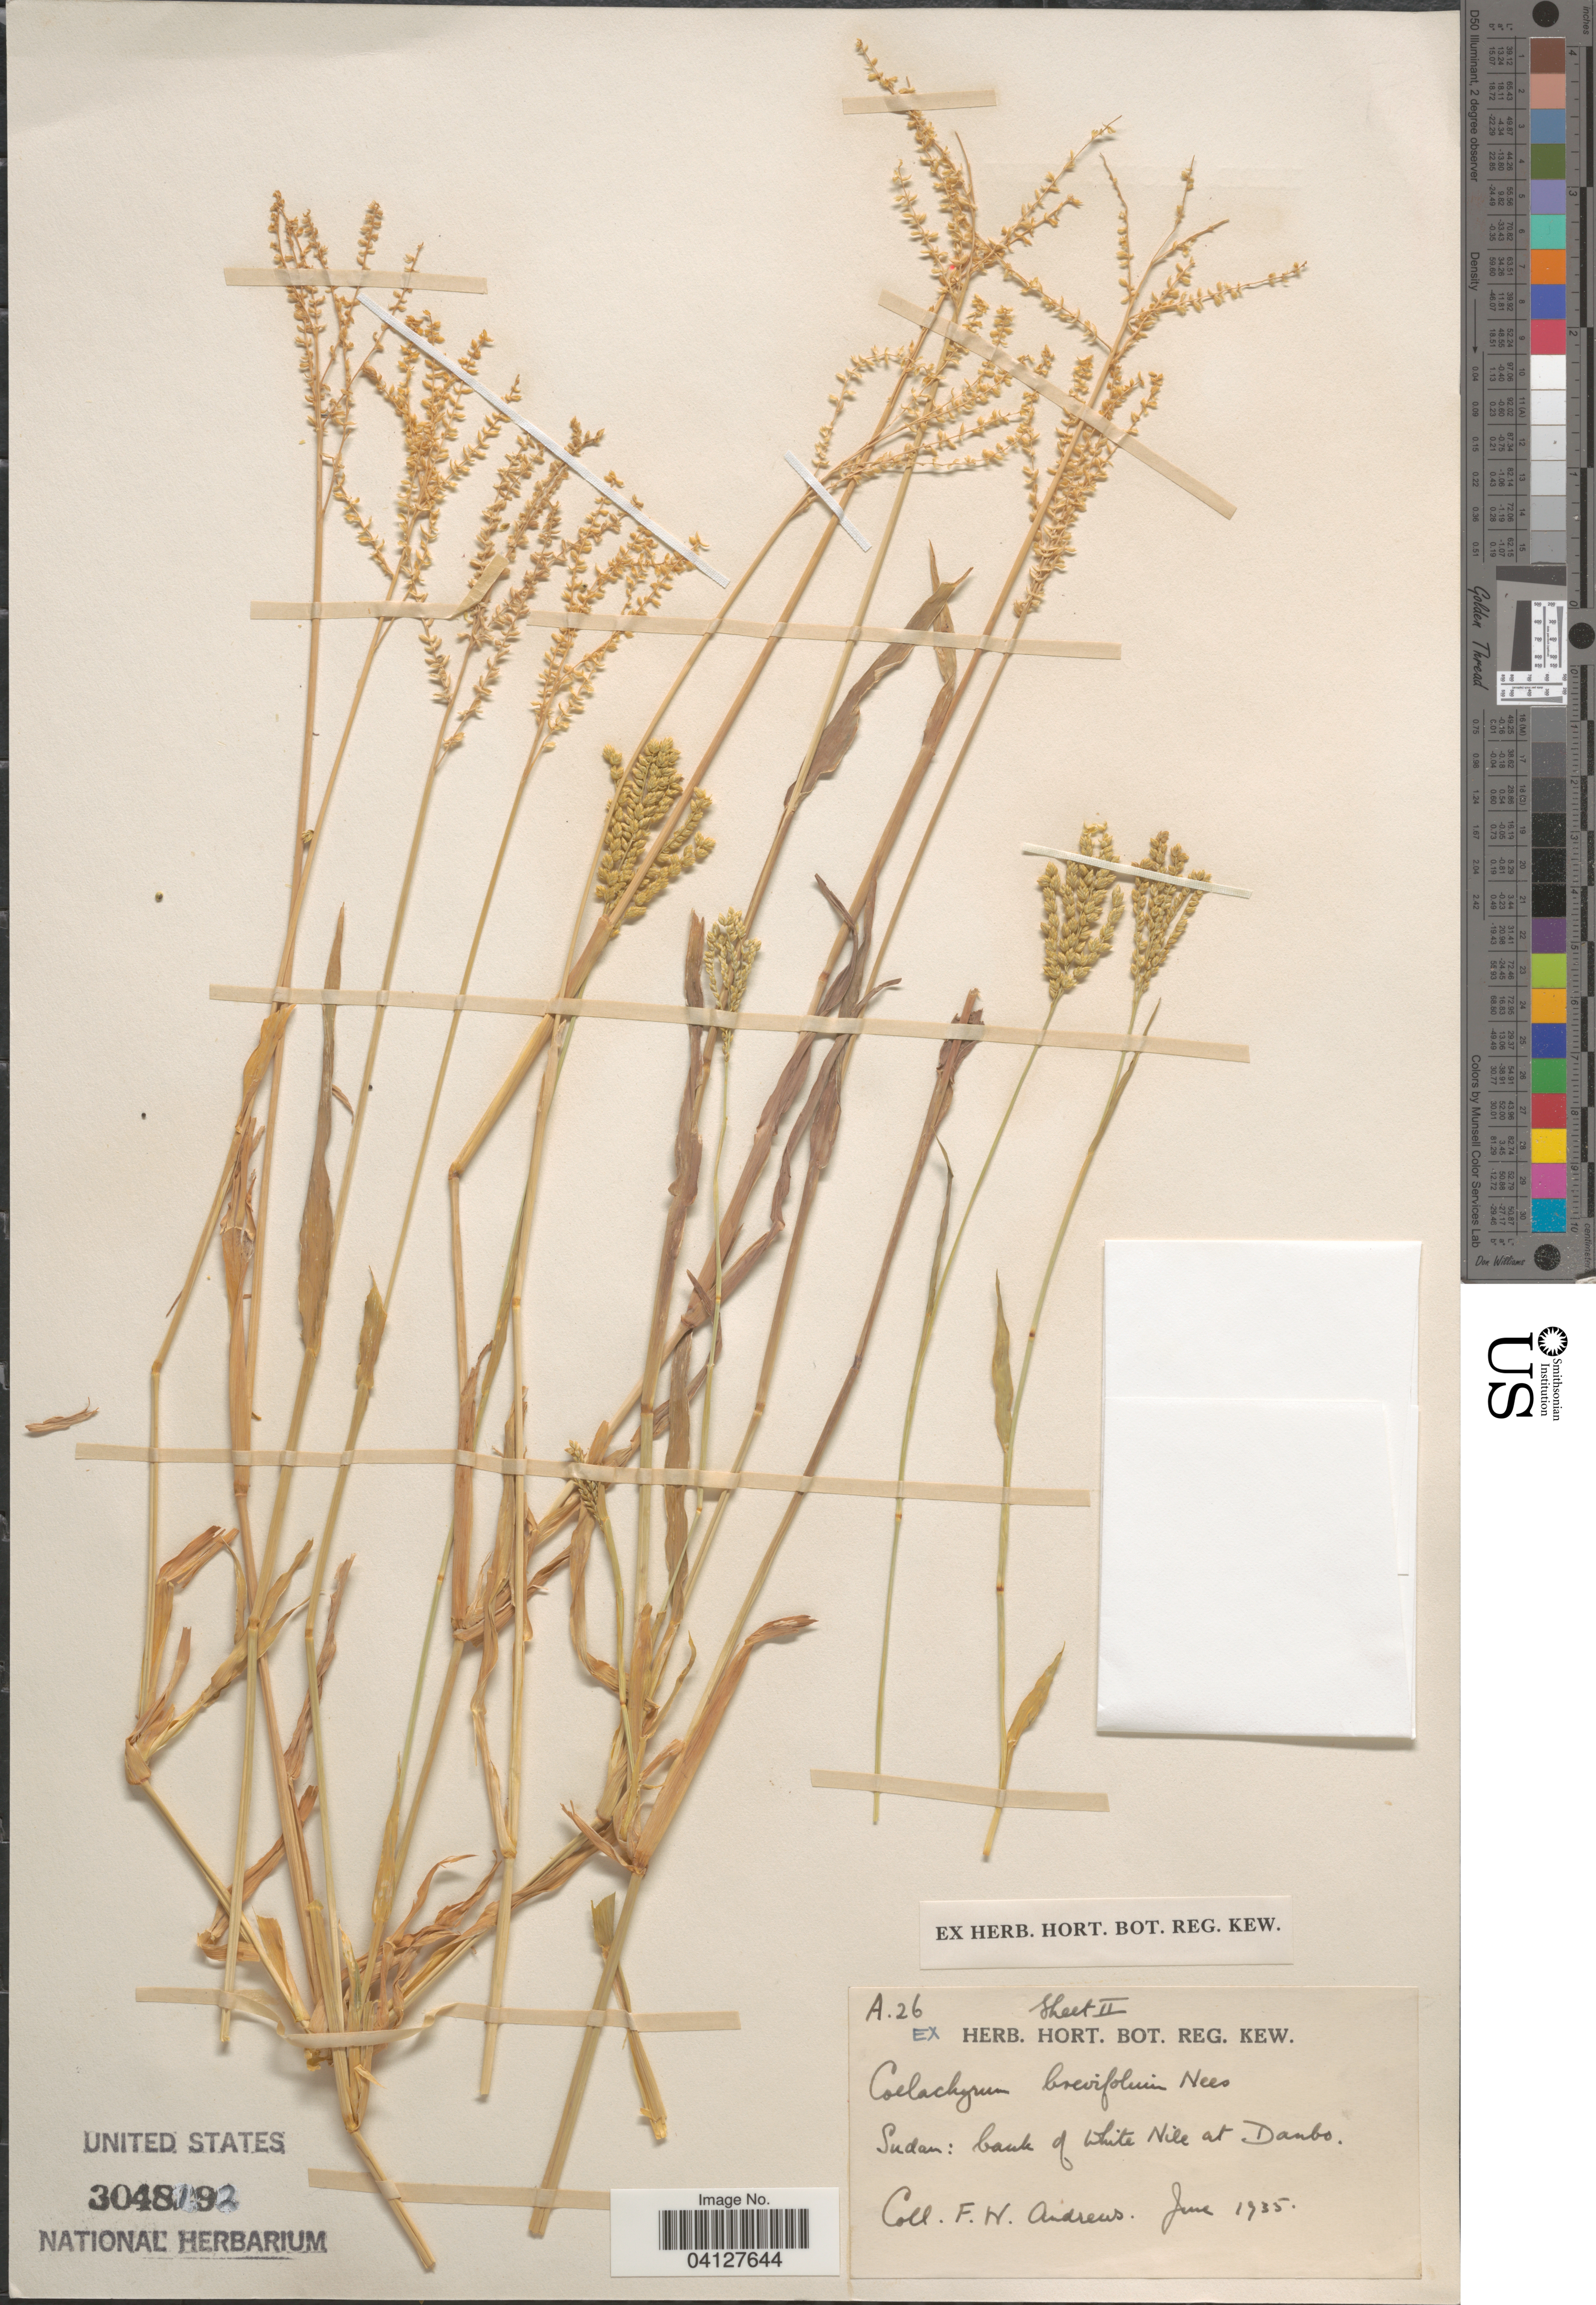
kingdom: Plantae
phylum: Tracheophyta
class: Liliopsida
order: Poales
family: Poaceae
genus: Coelachyrum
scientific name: Coelachyrum brevifolium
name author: Hochst. & Nees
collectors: F. W. Andrews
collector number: A26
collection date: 1935-06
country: Sudan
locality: Bank of White Nile at Danbo.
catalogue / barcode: US 3048192